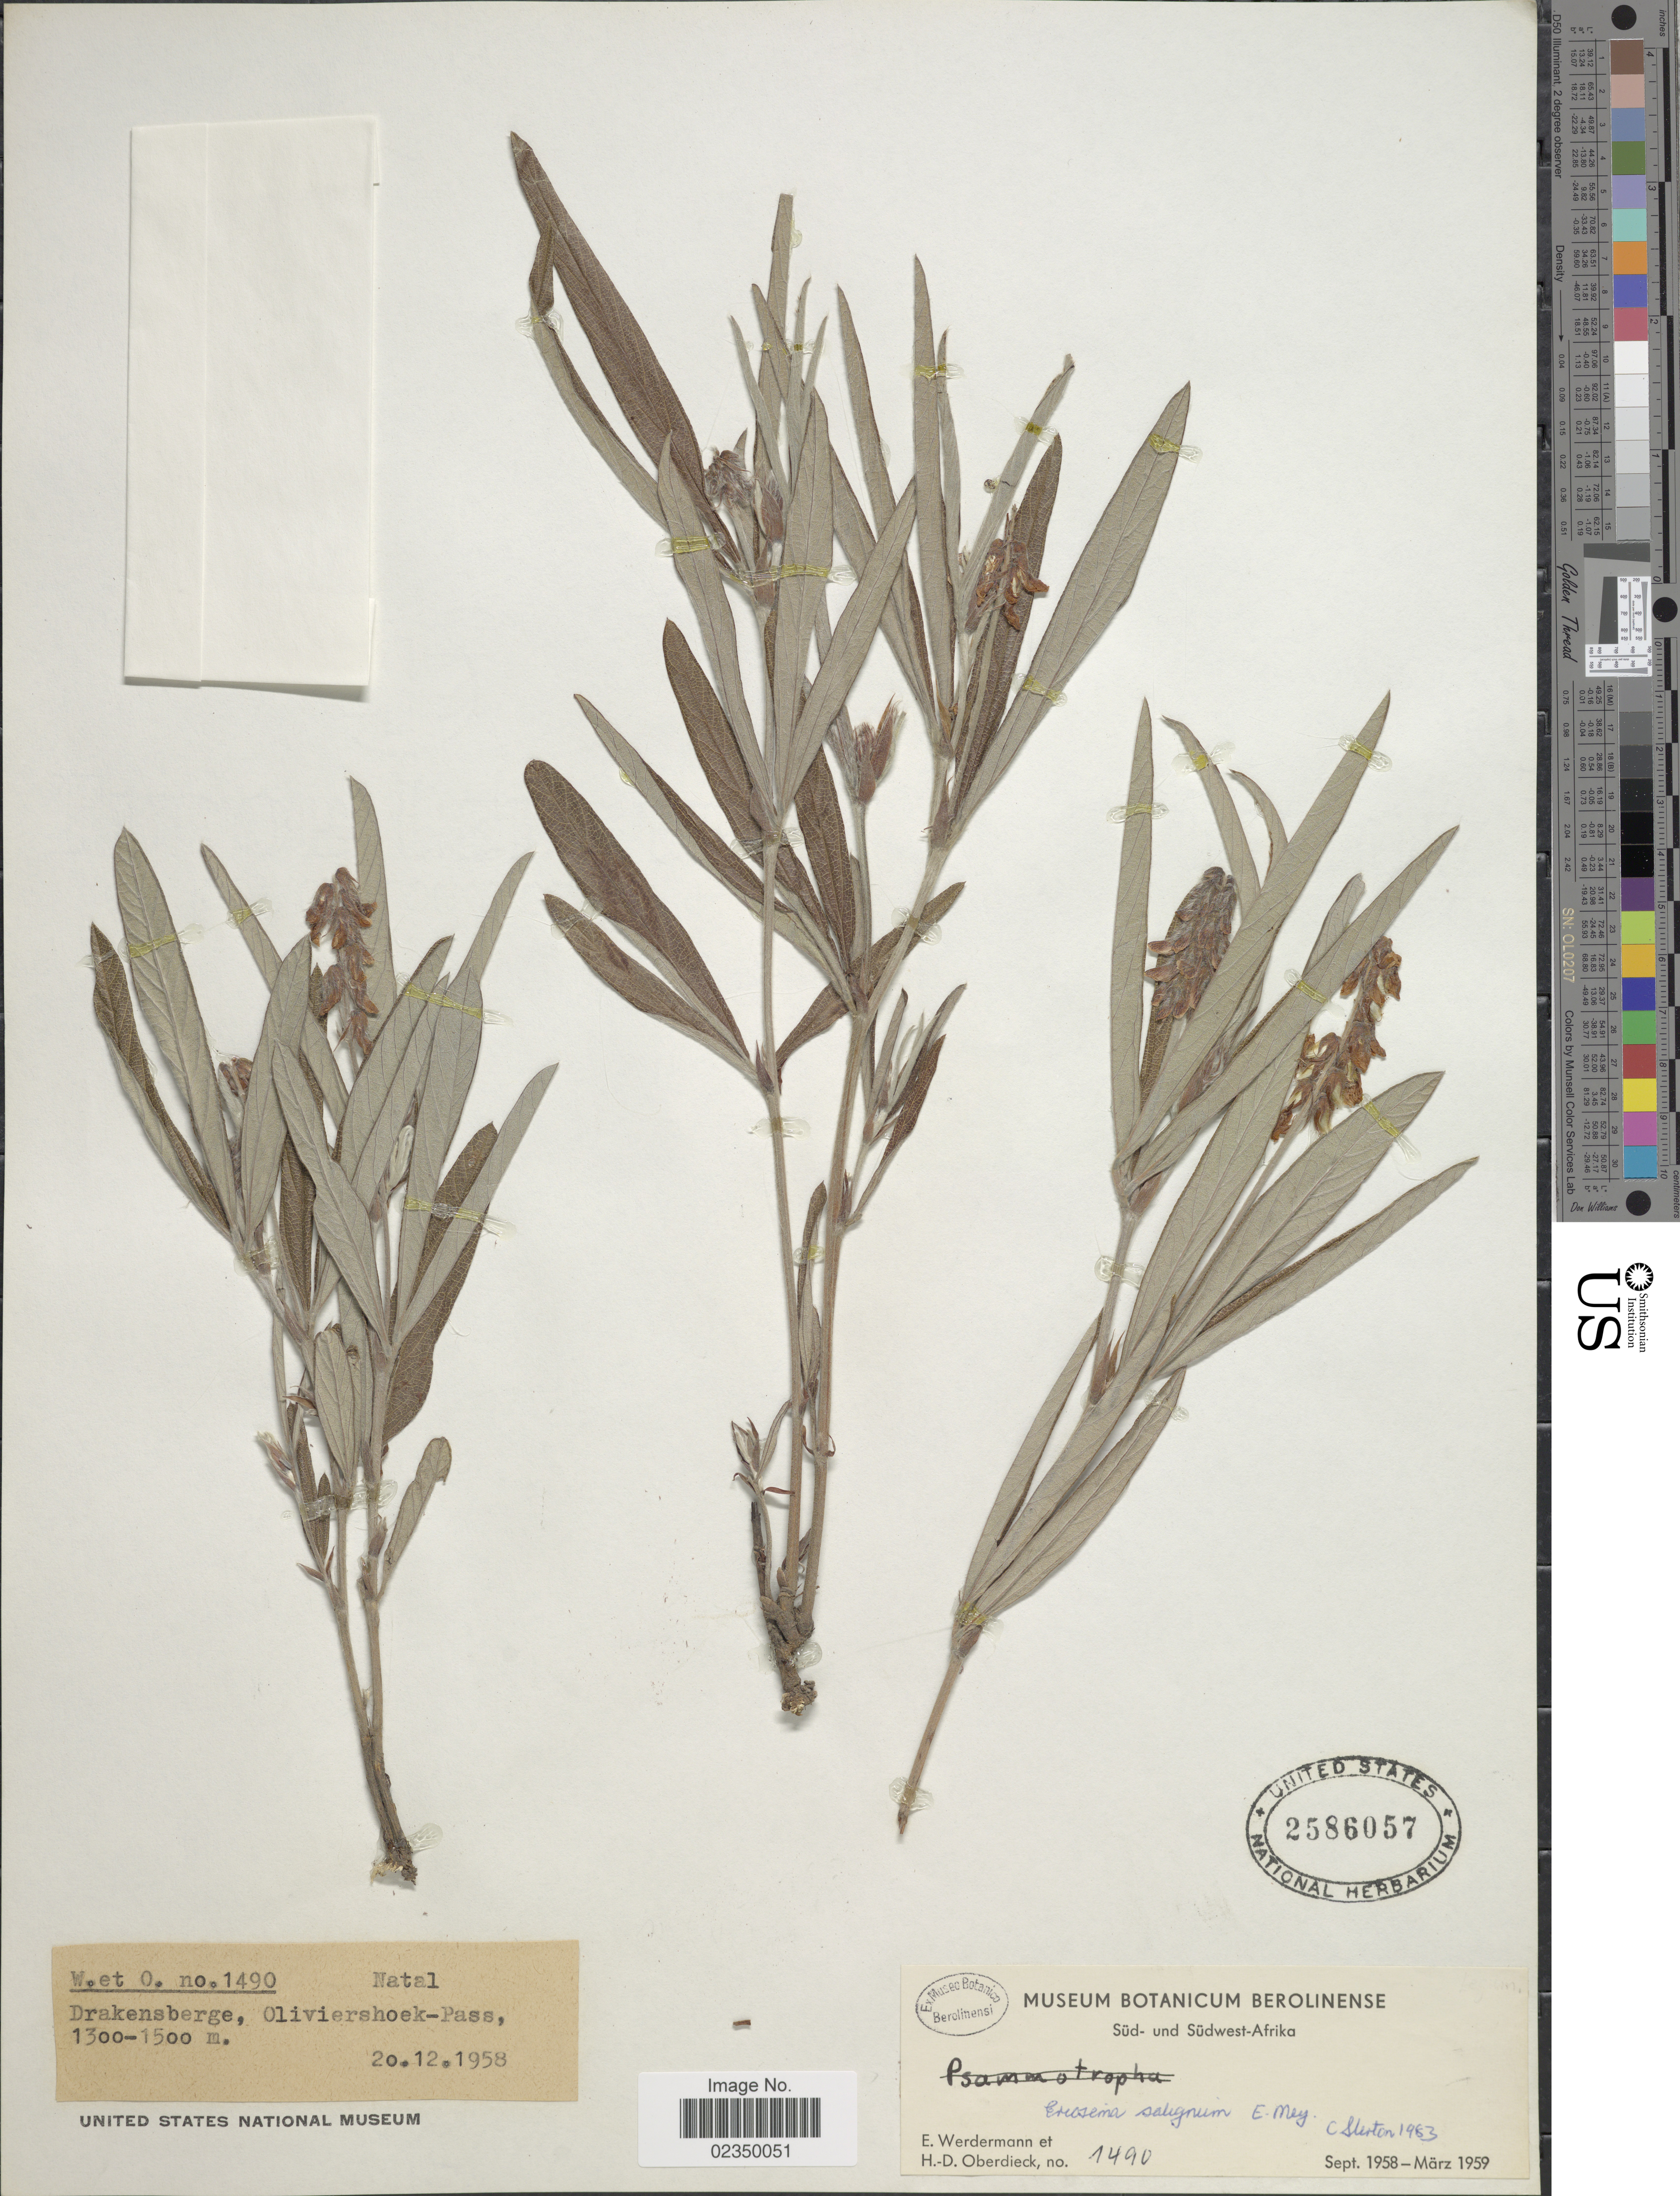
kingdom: Plantae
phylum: Tracheophyta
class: Magnoliopsida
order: Fabales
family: Fabaceae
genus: Eriosema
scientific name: Eriosema salignum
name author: E. Mey.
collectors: E. Werdermann & H. Oberdieck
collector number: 1490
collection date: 1958-12-20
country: South Africa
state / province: KwaZulu-Natal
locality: Sud-und Sudwest-Afrika. Natal, Drakensberge, Oliviershoek-Pass.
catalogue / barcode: US 2586057